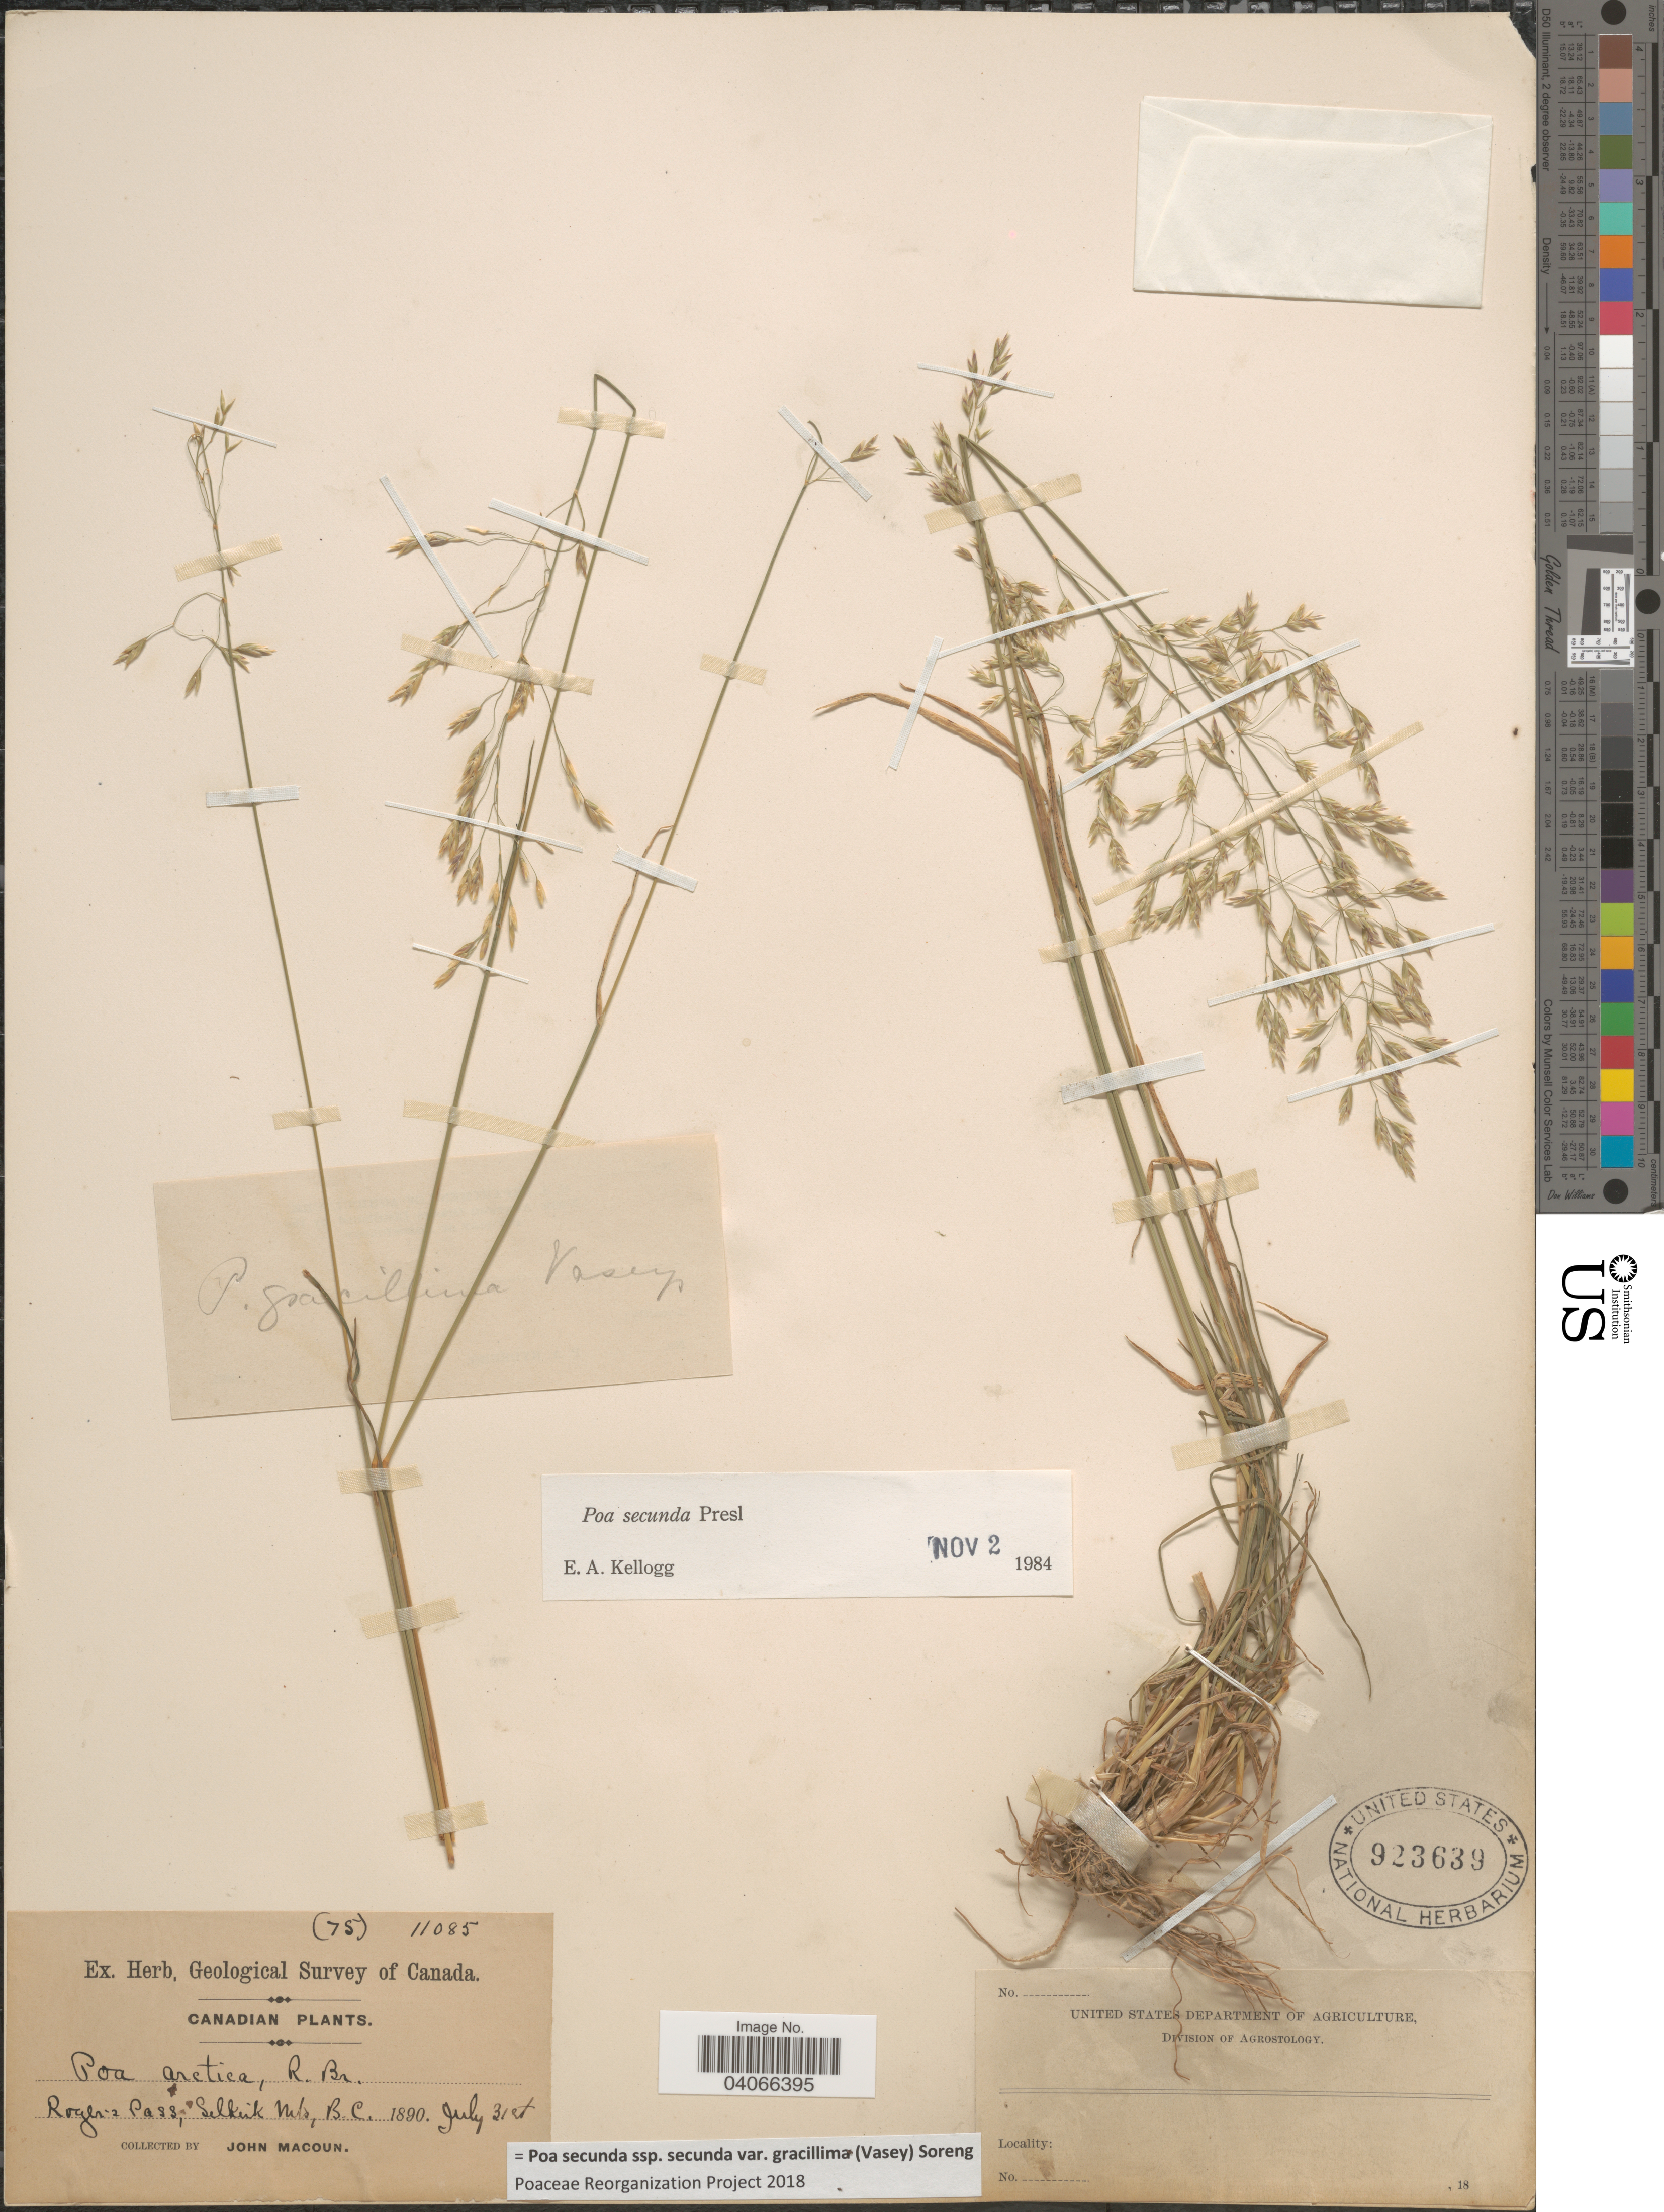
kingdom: Plantae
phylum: Tracheophyta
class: Liliopsida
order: Poales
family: Poaceae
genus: Poa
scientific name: Poa secunda subsp. secunda var. gracillima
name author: (Vasey) Soreng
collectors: J. Macoun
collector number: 11085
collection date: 1890-07-31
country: Canada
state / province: British Columbia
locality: Herb. Geological Survey of Canada. Canadian. Roger's Pass, Selkirk Mts.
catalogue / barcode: US 923639